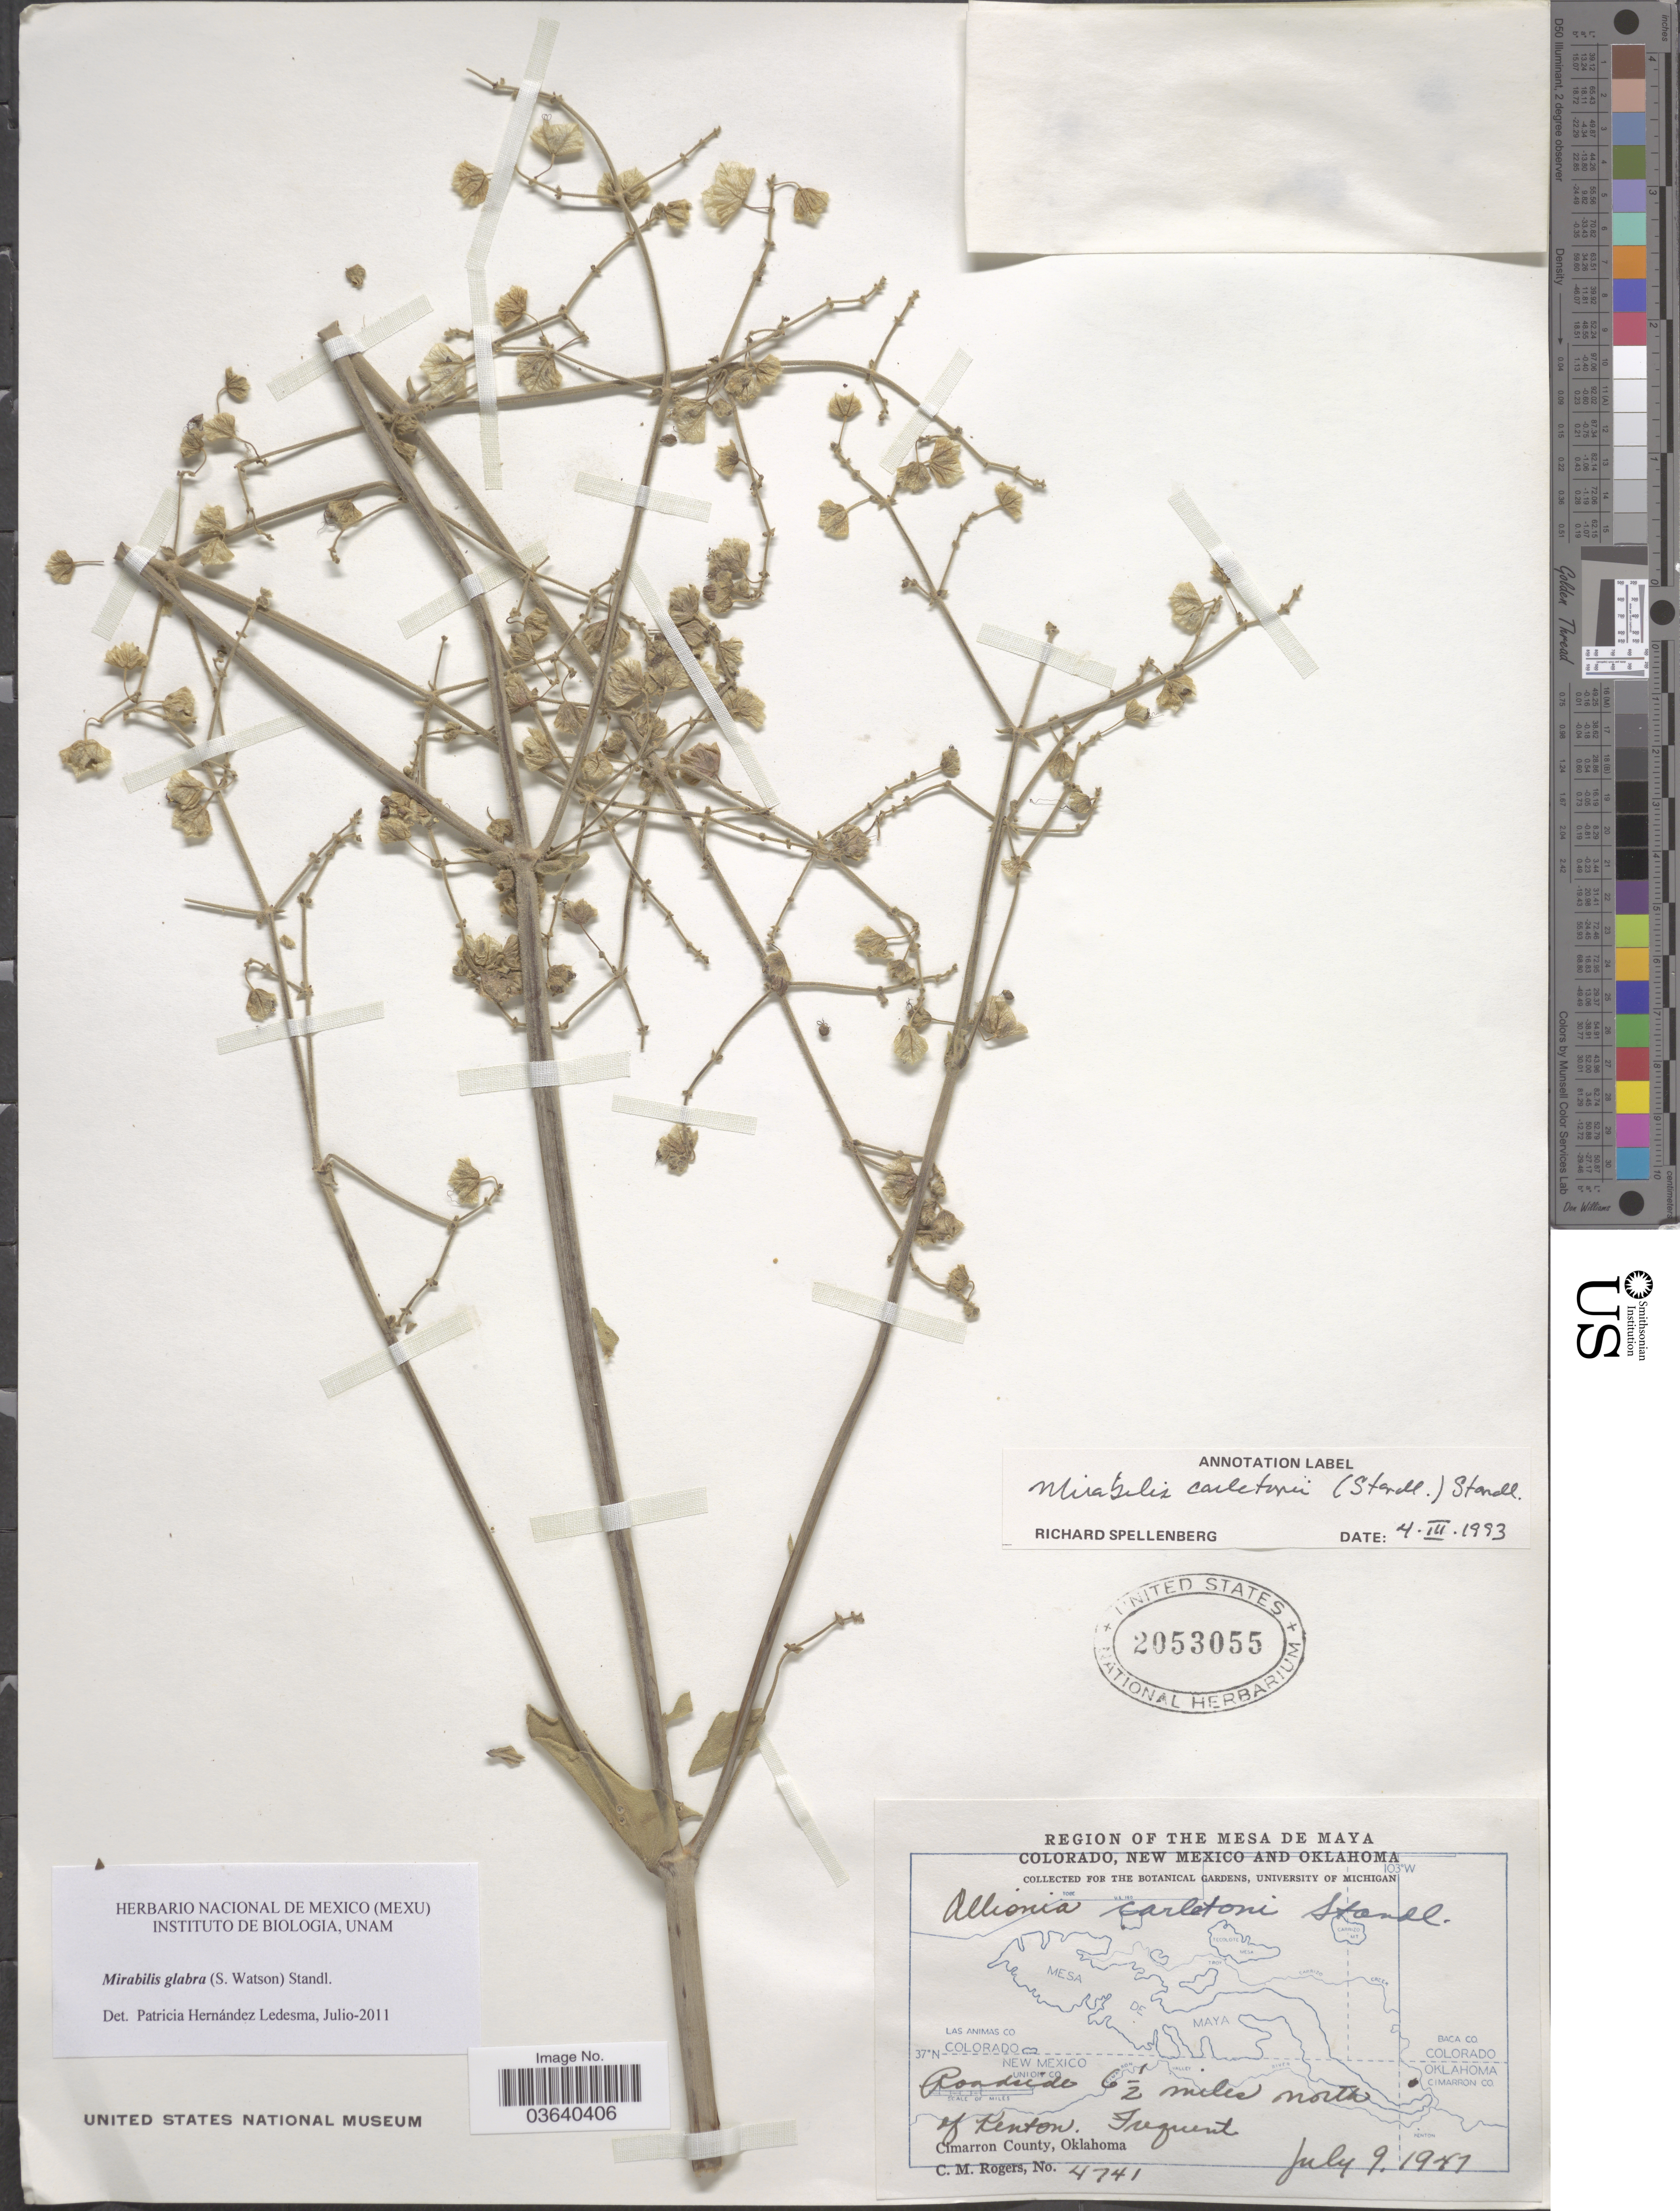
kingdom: Plantae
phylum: Tracheophyta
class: Magnoliopsida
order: Caryophyllales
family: Nyctaginaceae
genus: Mirabilis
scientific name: Mirabilis glabra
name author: (S. Watson) Standl.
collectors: C. M. Rogers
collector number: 4741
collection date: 1947-07-09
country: United States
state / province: Oklahoma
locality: Region of the mesa de Maya. Roadside 6½ miles north of Kenton. Cimarron County.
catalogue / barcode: US 2053055